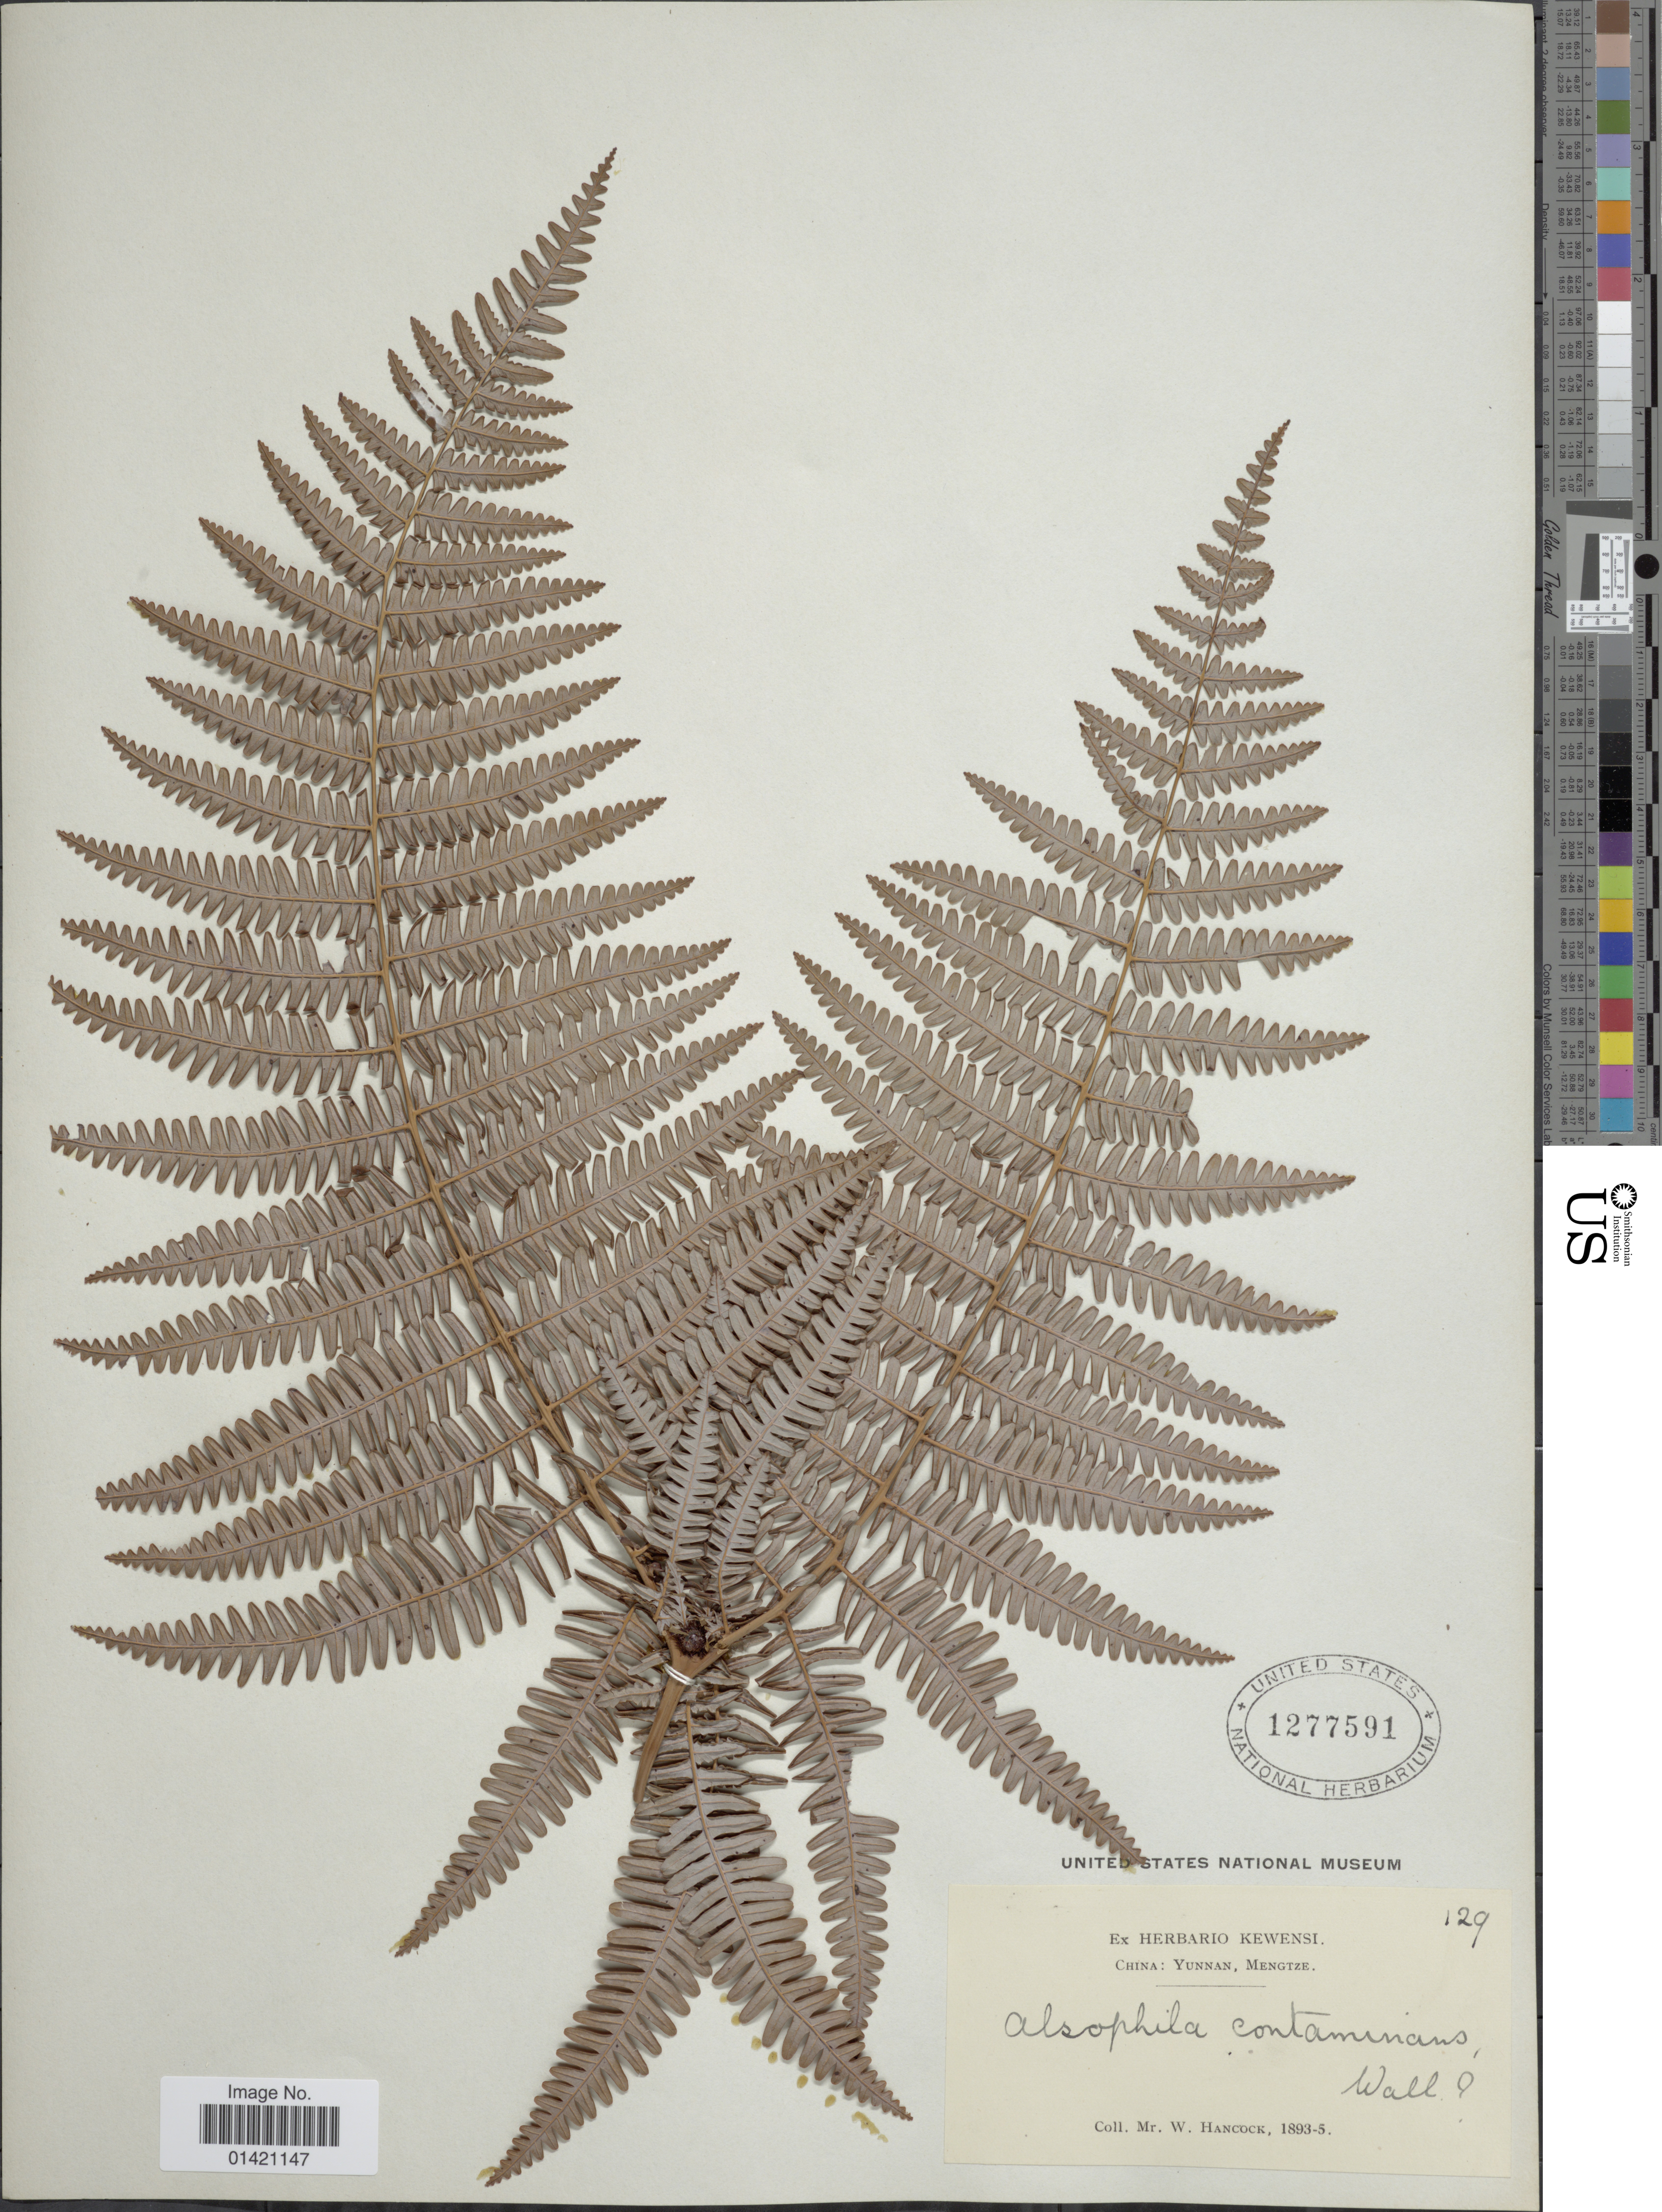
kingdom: Plantae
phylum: Tracheophyta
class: Polypodiopsida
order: Gleicheniales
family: Gleicheniaceae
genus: Diplopterygium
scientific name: Diplopterygium glaucum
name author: (Thunb. ex Houtt.) Nakai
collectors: W. Hancock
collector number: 129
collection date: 1893/1895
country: China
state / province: Yunnan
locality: Mengtze.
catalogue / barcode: US 1277591